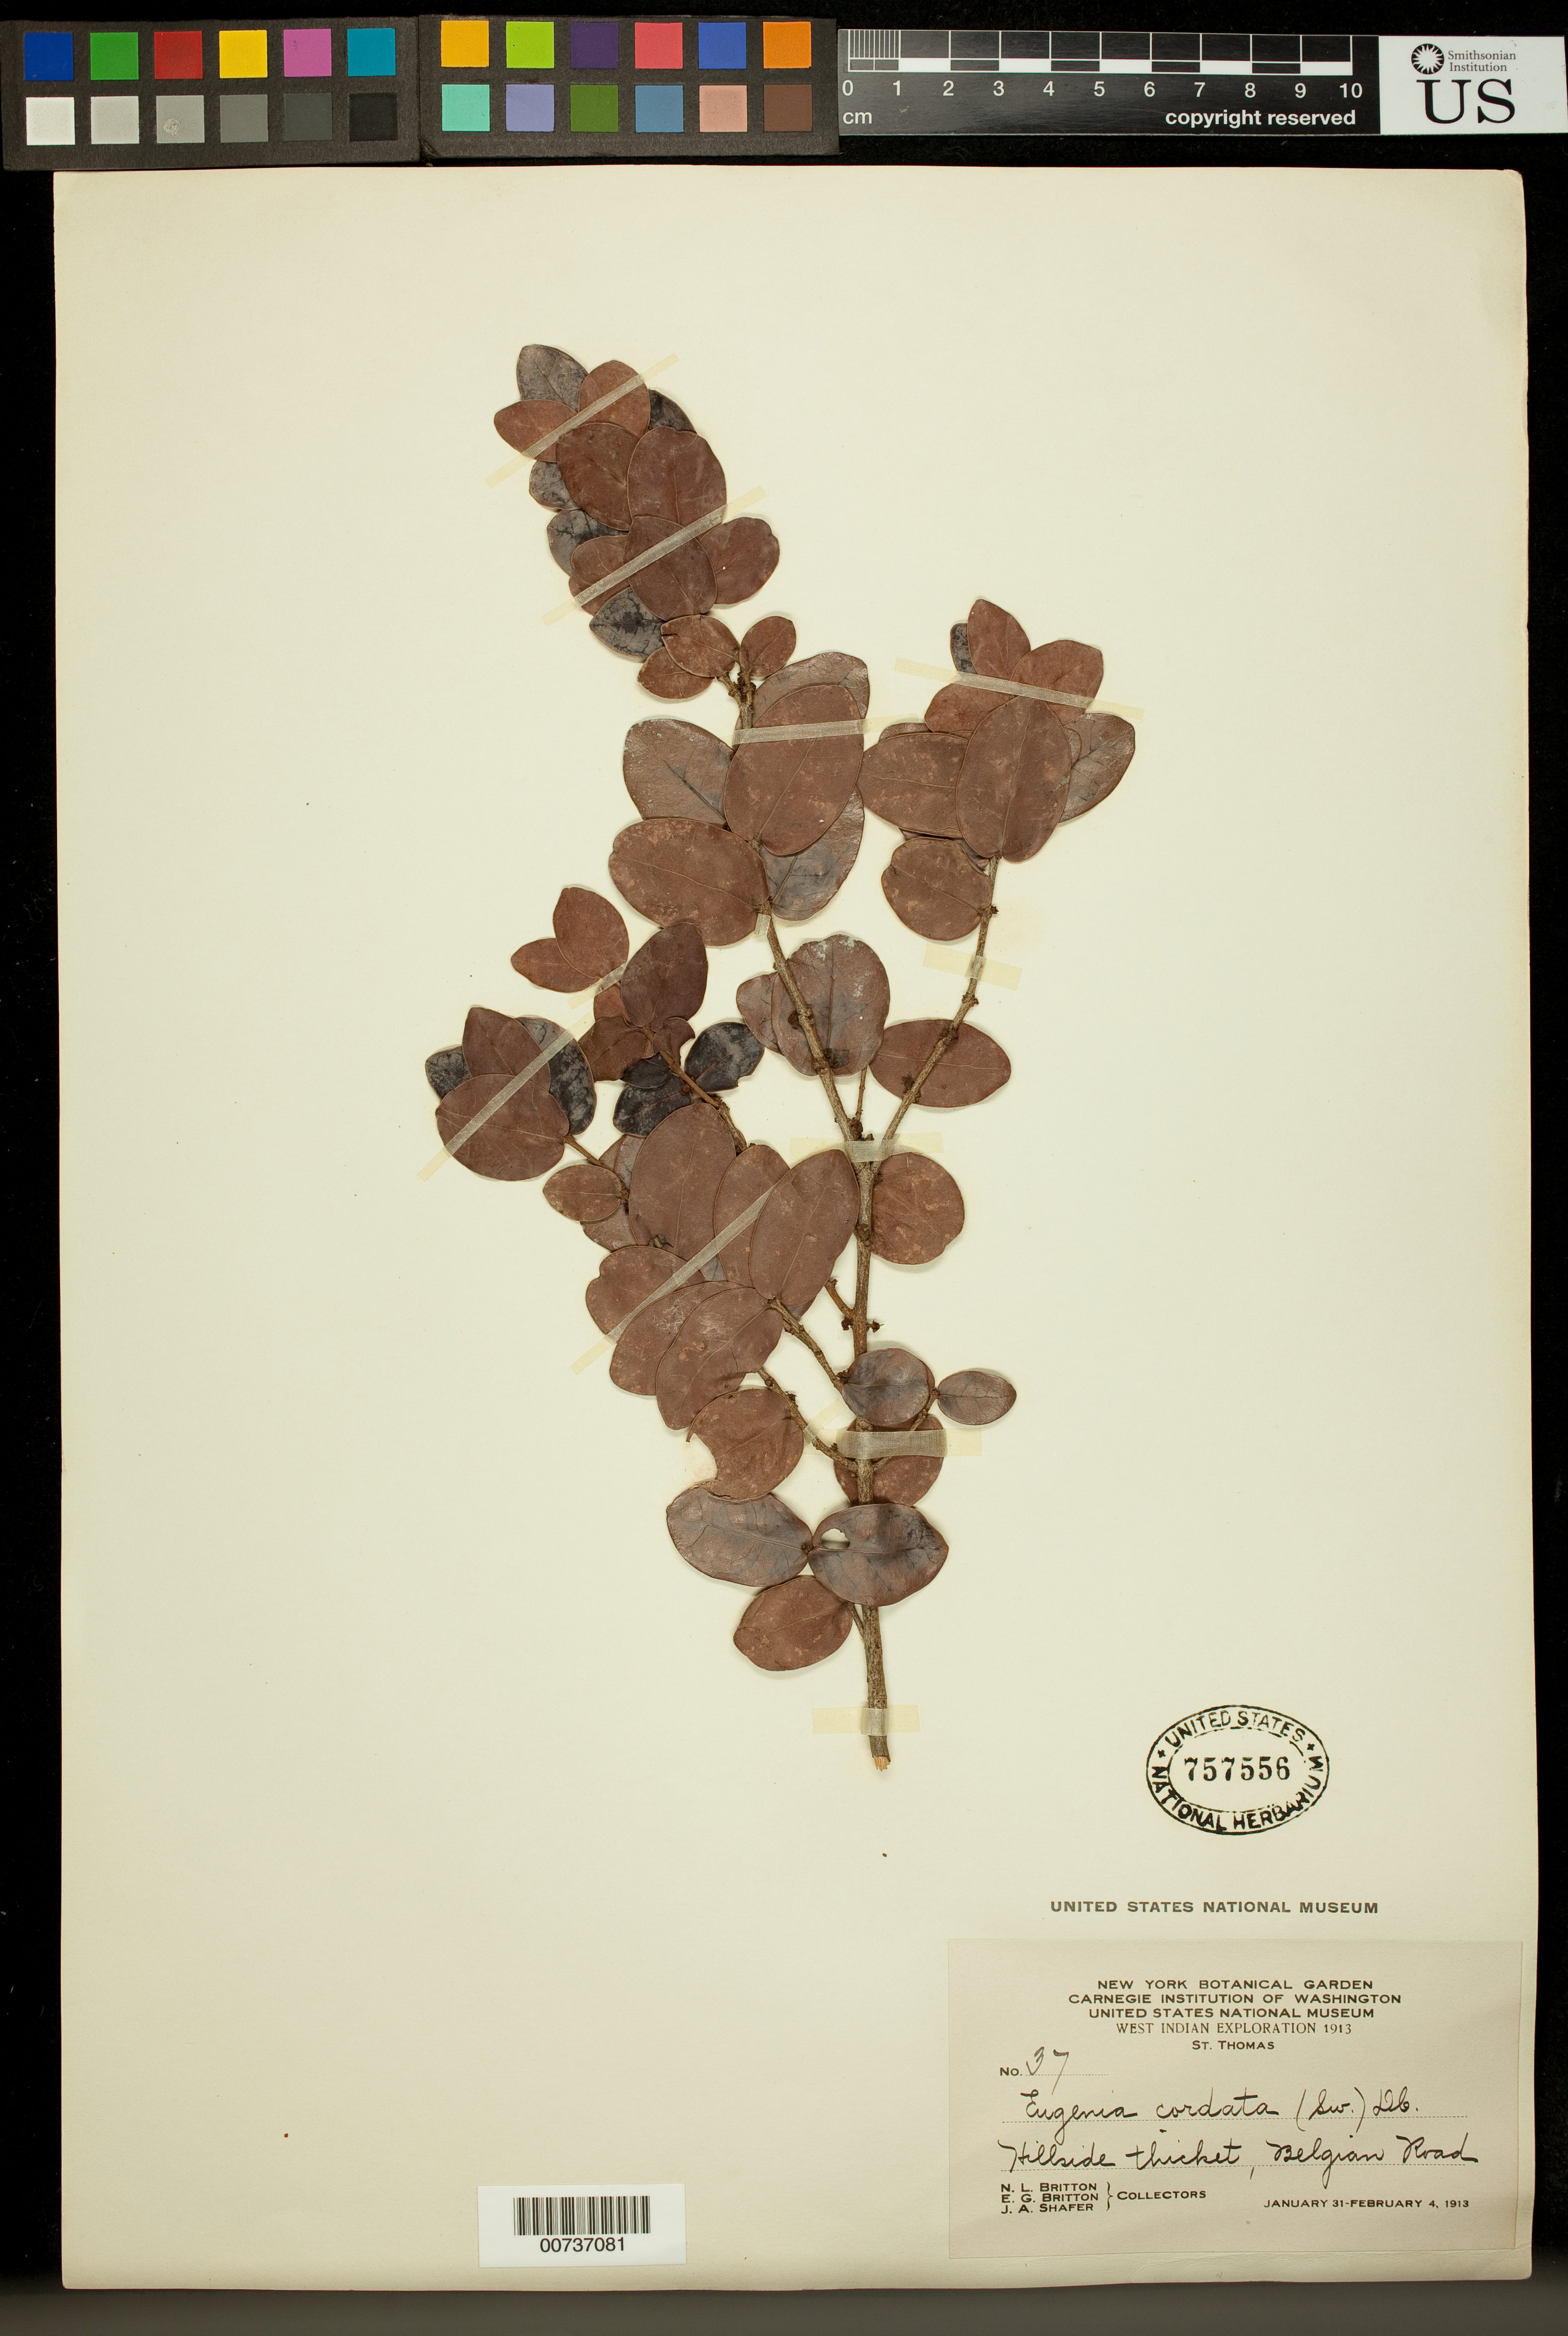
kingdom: Plantae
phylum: Tracheophyta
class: Magnoliopsida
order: Myrtales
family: Myrtaceae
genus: Eugenia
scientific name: Eugenia cordata var. cordata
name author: (Sw.) DC.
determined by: Flickinger, Jonathan A.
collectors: N. Britton, E. G. Britton & J. A. Shafer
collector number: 37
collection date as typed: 31 Jan 1913 to 04 Feb 1913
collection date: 1913-01-31/1913-02-04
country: U.S. Virgin Islands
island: St. Thomas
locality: Belgian Road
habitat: Hillside thicket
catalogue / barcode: US 757556